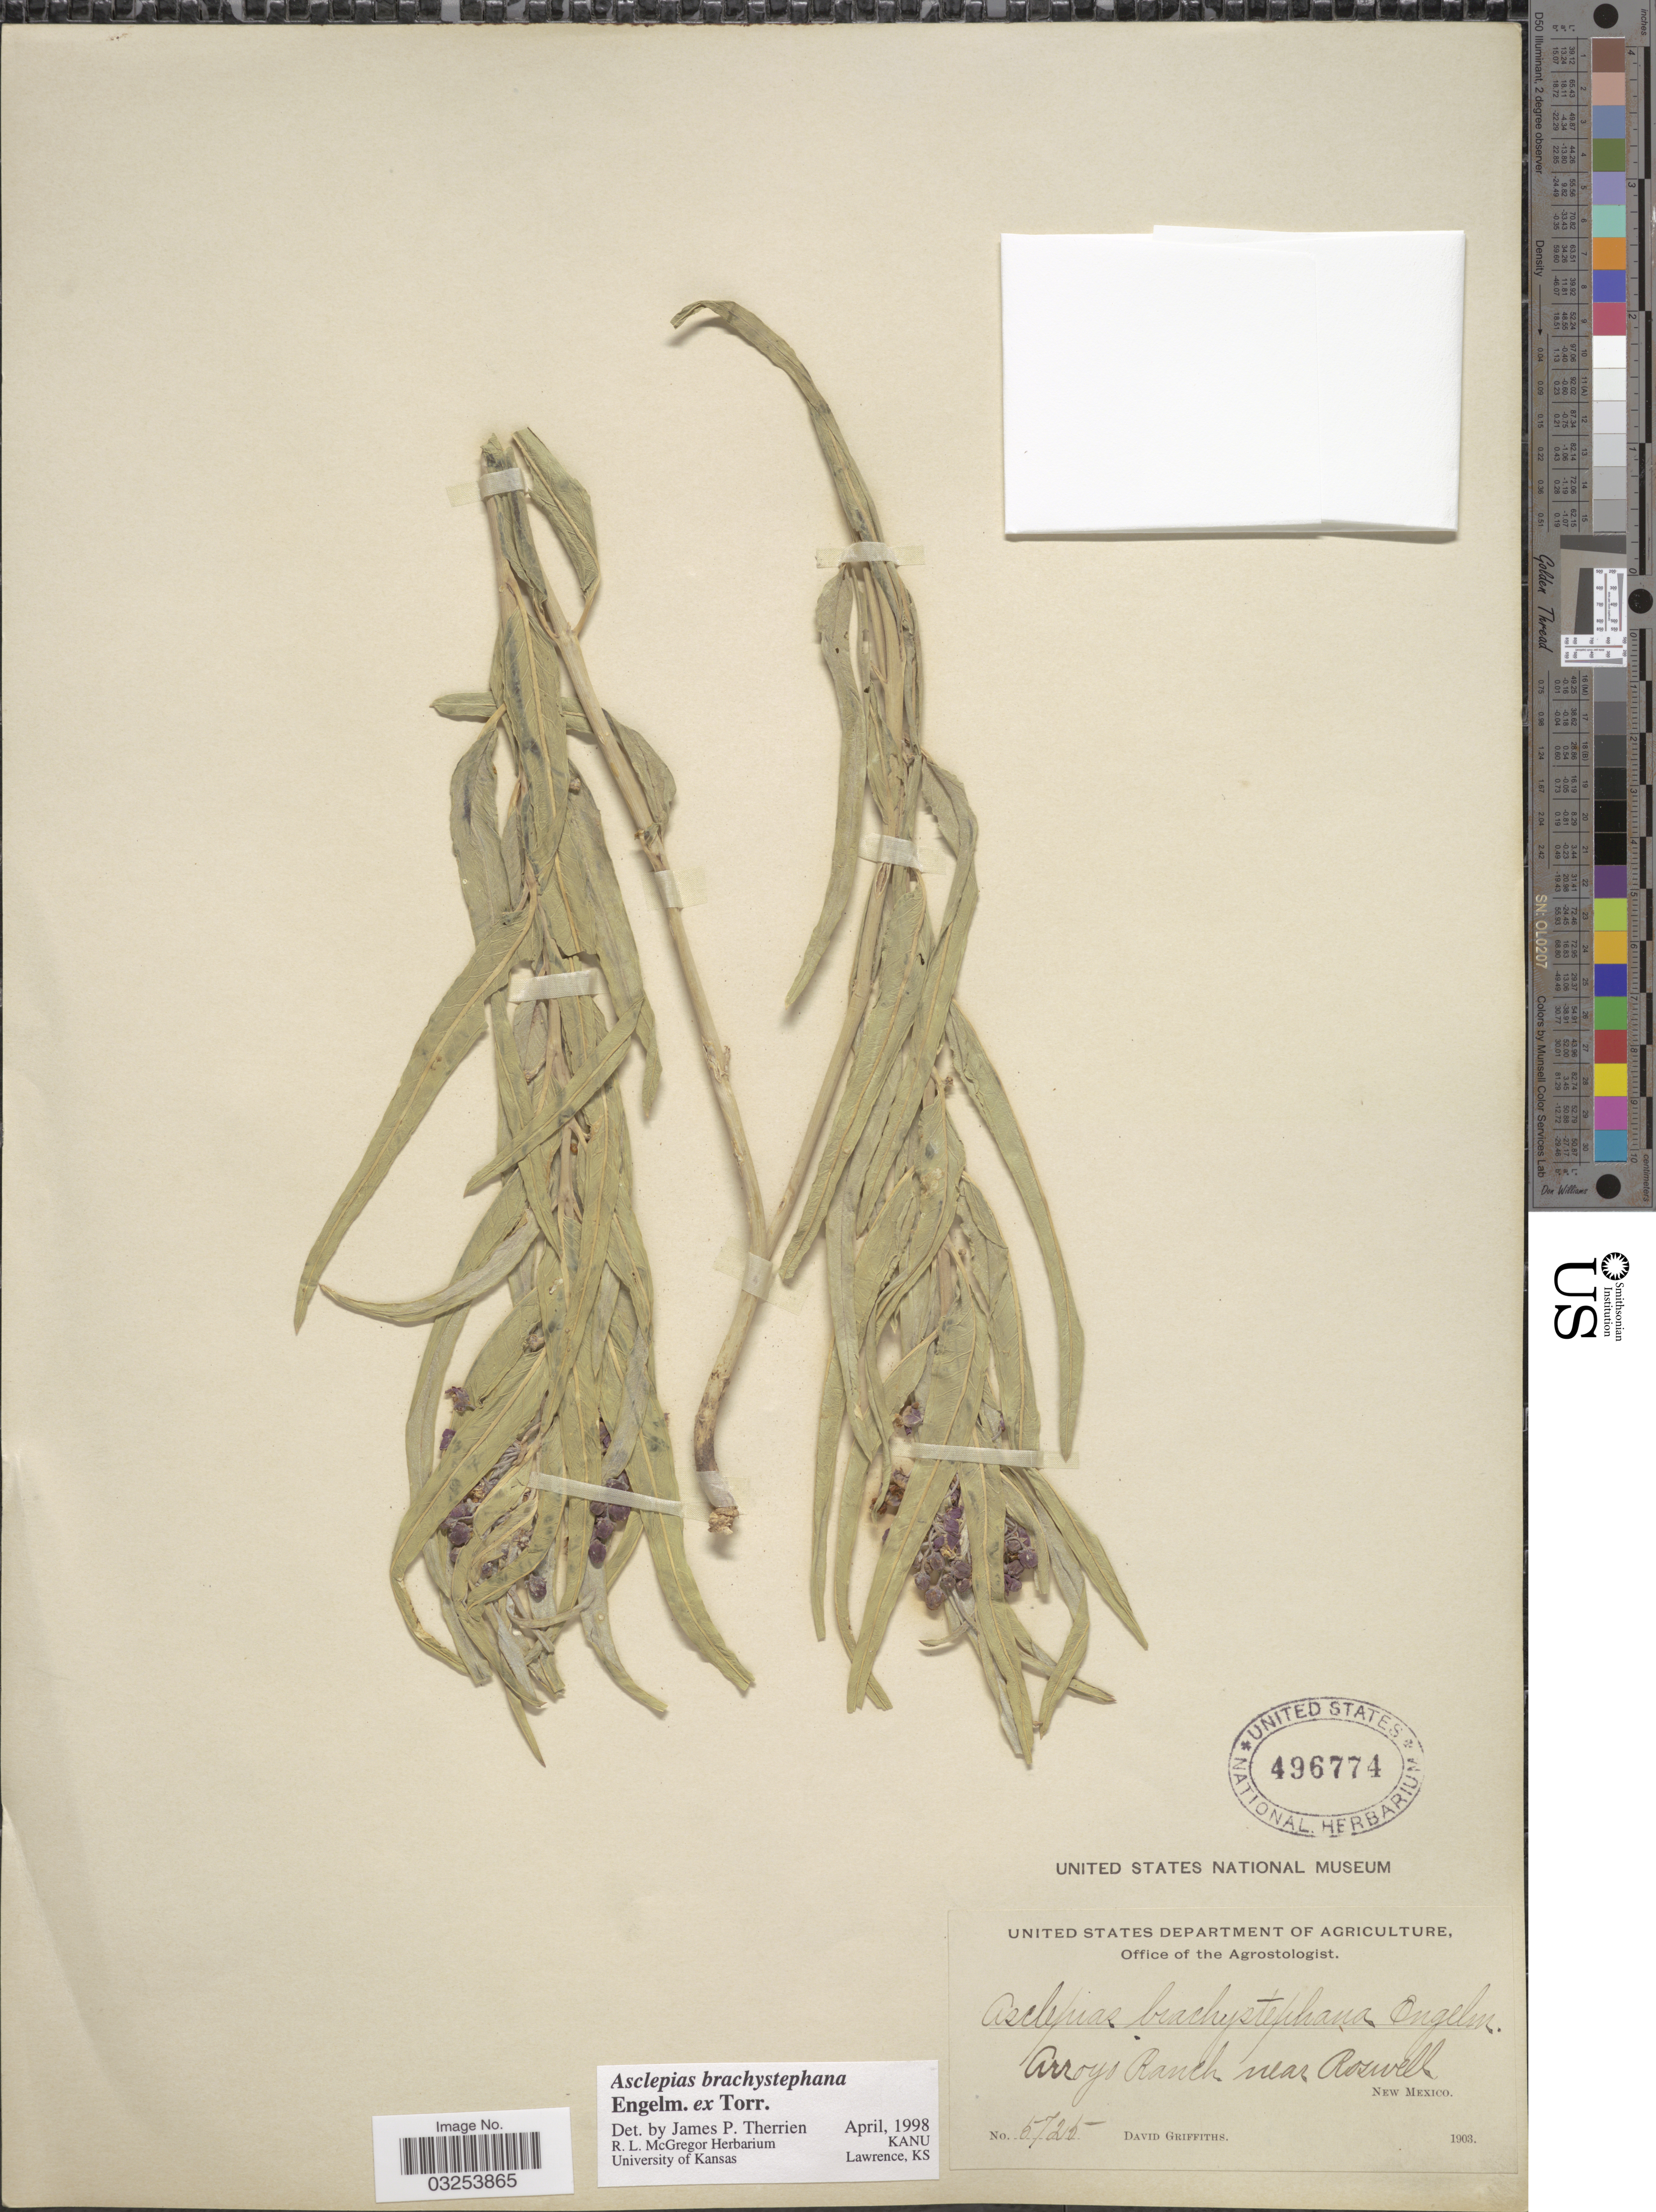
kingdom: Plantae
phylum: Tracheophyta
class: Magnoliopsida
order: Gentianales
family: Apocynaceae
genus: Asclepias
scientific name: Asclepias brachystephana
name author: Engelm. ex Torr.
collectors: D. Griffiths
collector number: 5725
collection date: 1903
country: United States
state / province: New Mexico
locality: Arroyo Ranch near Roswell.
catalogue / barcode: US 496774